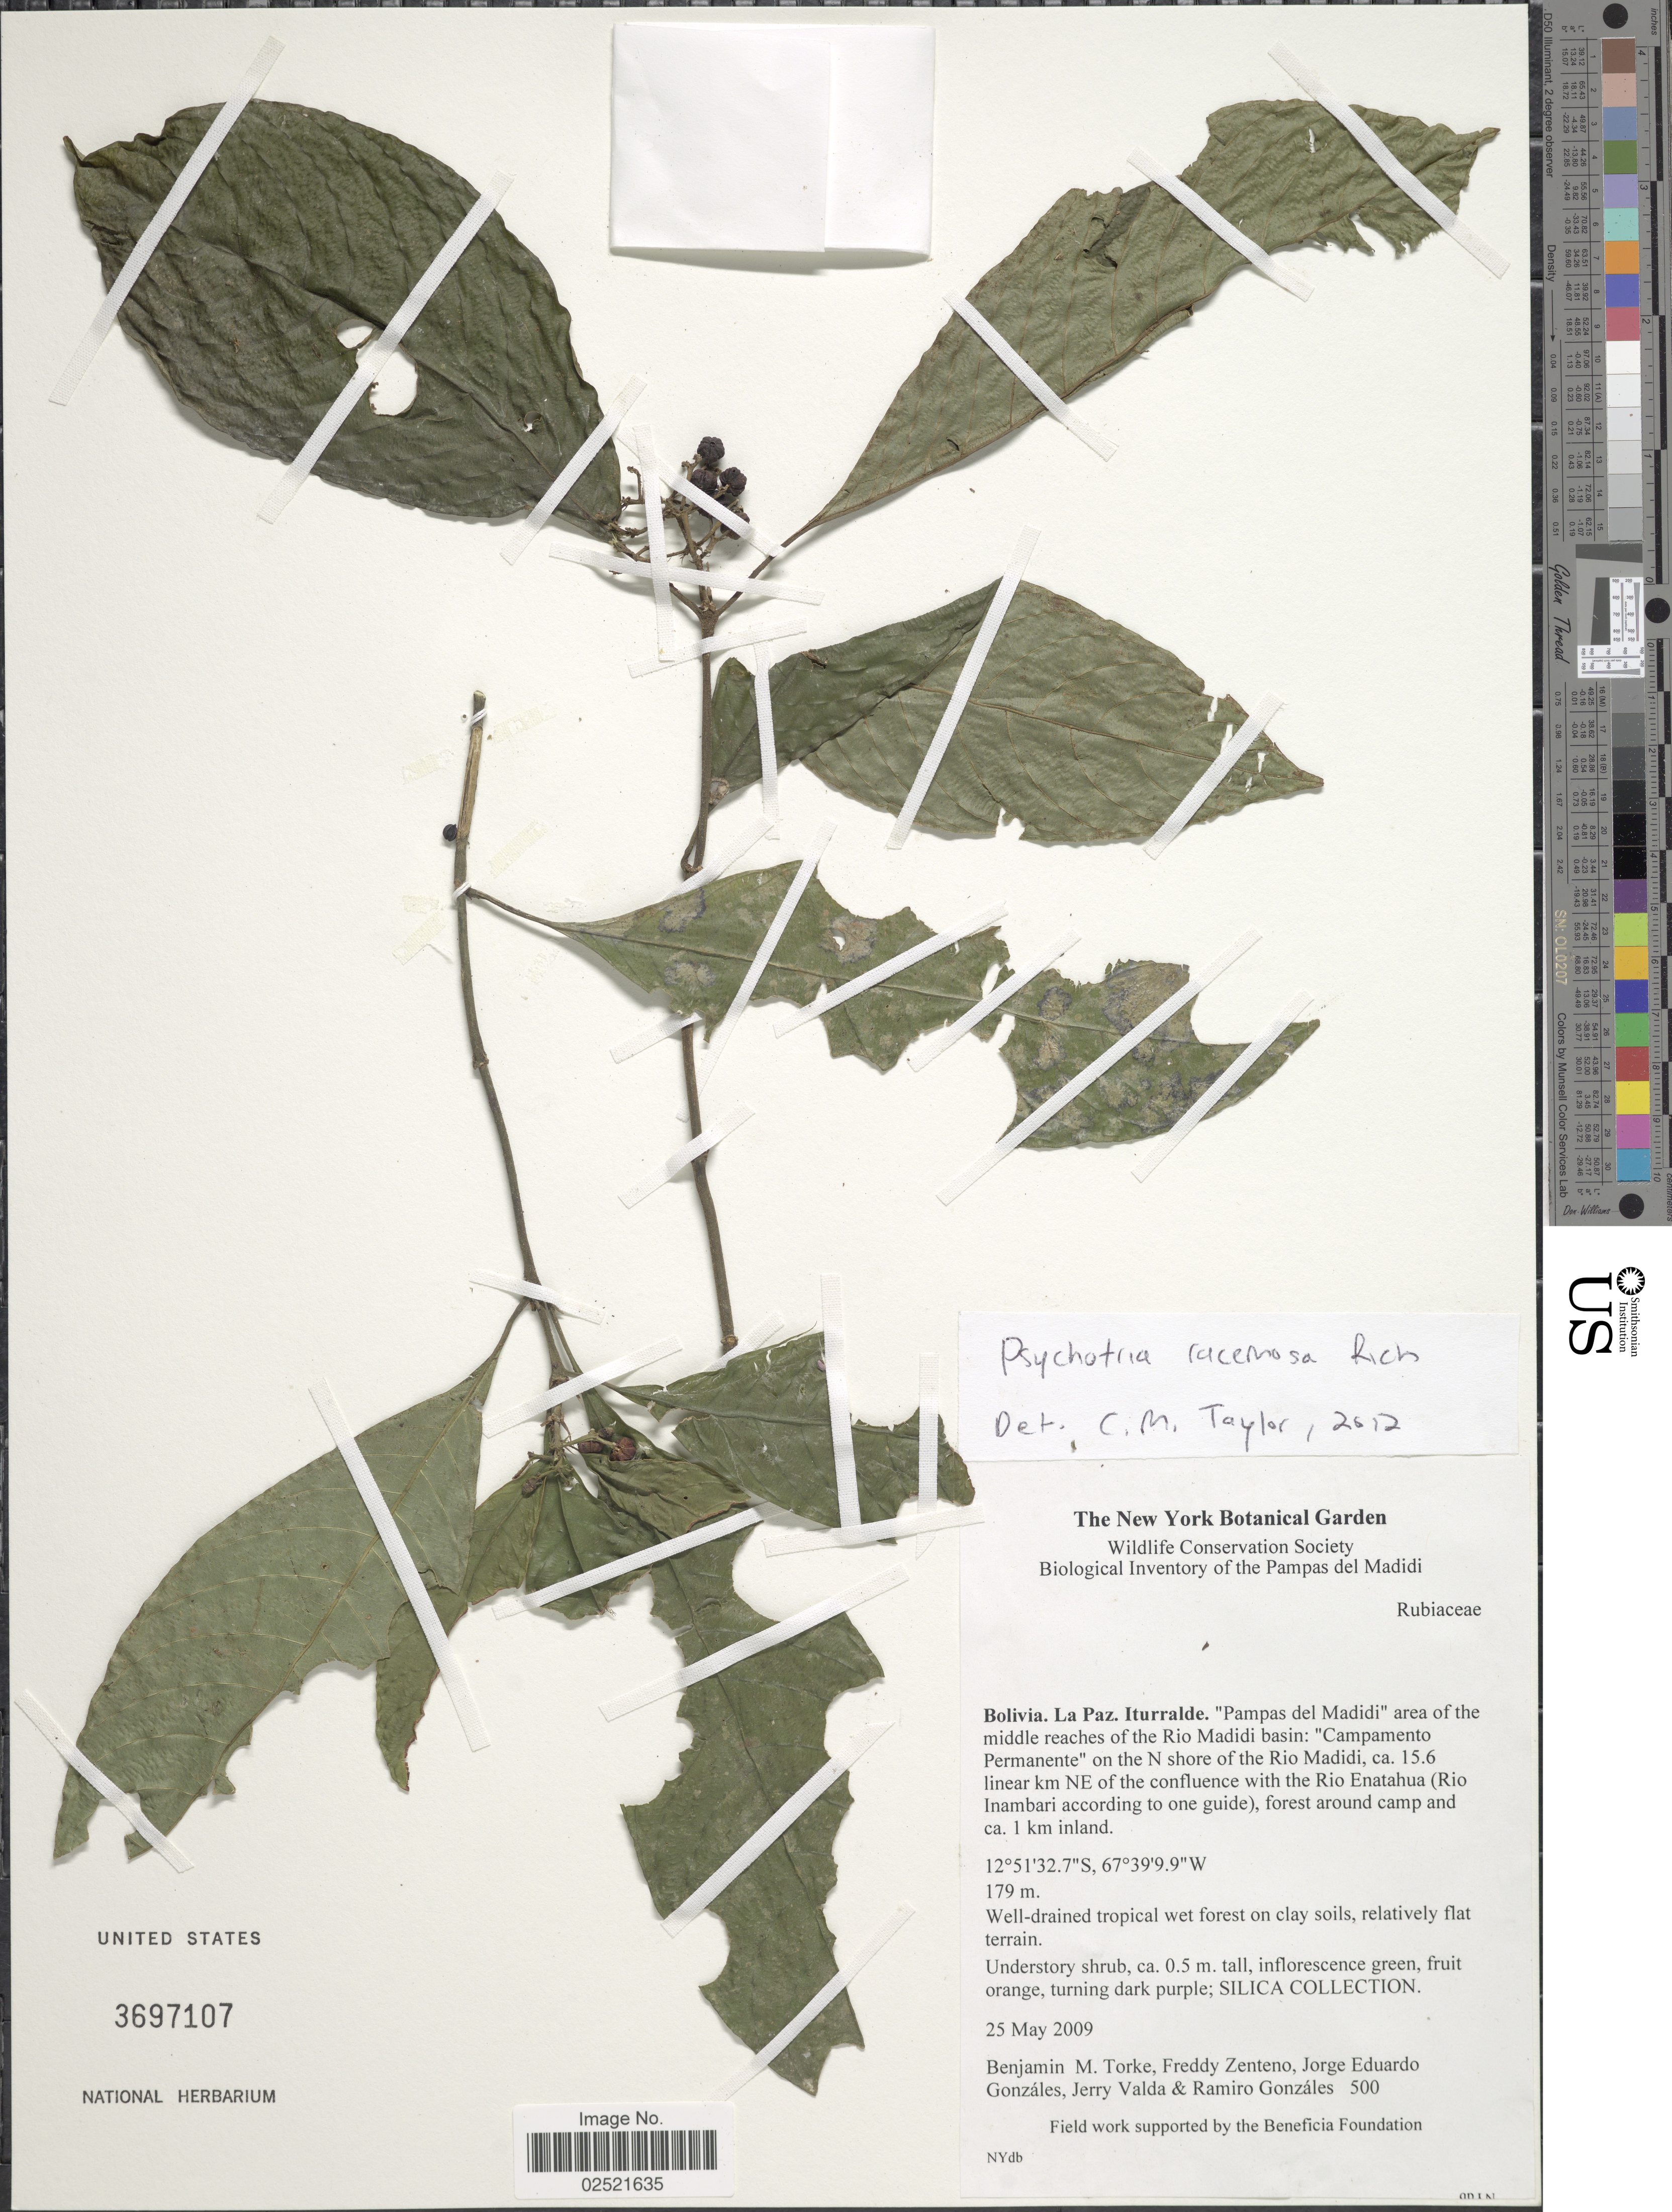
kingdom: Plantae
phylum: Tracheophyta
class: Magnoliopsida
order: Gentianales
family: Rubiaceae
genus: Psychotria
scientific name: Psychotria racemosa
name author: Rich.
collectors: B. M. Torke, F. Zenteno, J. Gonzáles, J. Valda & R. Gonzáles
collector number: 500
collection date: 2009-05-25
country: Bolivia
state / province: La Paz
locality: Iturralde, "Pampas del Madidi" area of the middle reaches of the Rio Madidi basin, "Campamento Permanente" on the N shore of the Rio Madidi, ca 15.6 linear km NE of the confluence with the Rio Enatahua (Rio Inambari according to one guide), forest around camp and ca. 1 km inland.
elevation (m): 179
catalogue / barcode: US 3697107